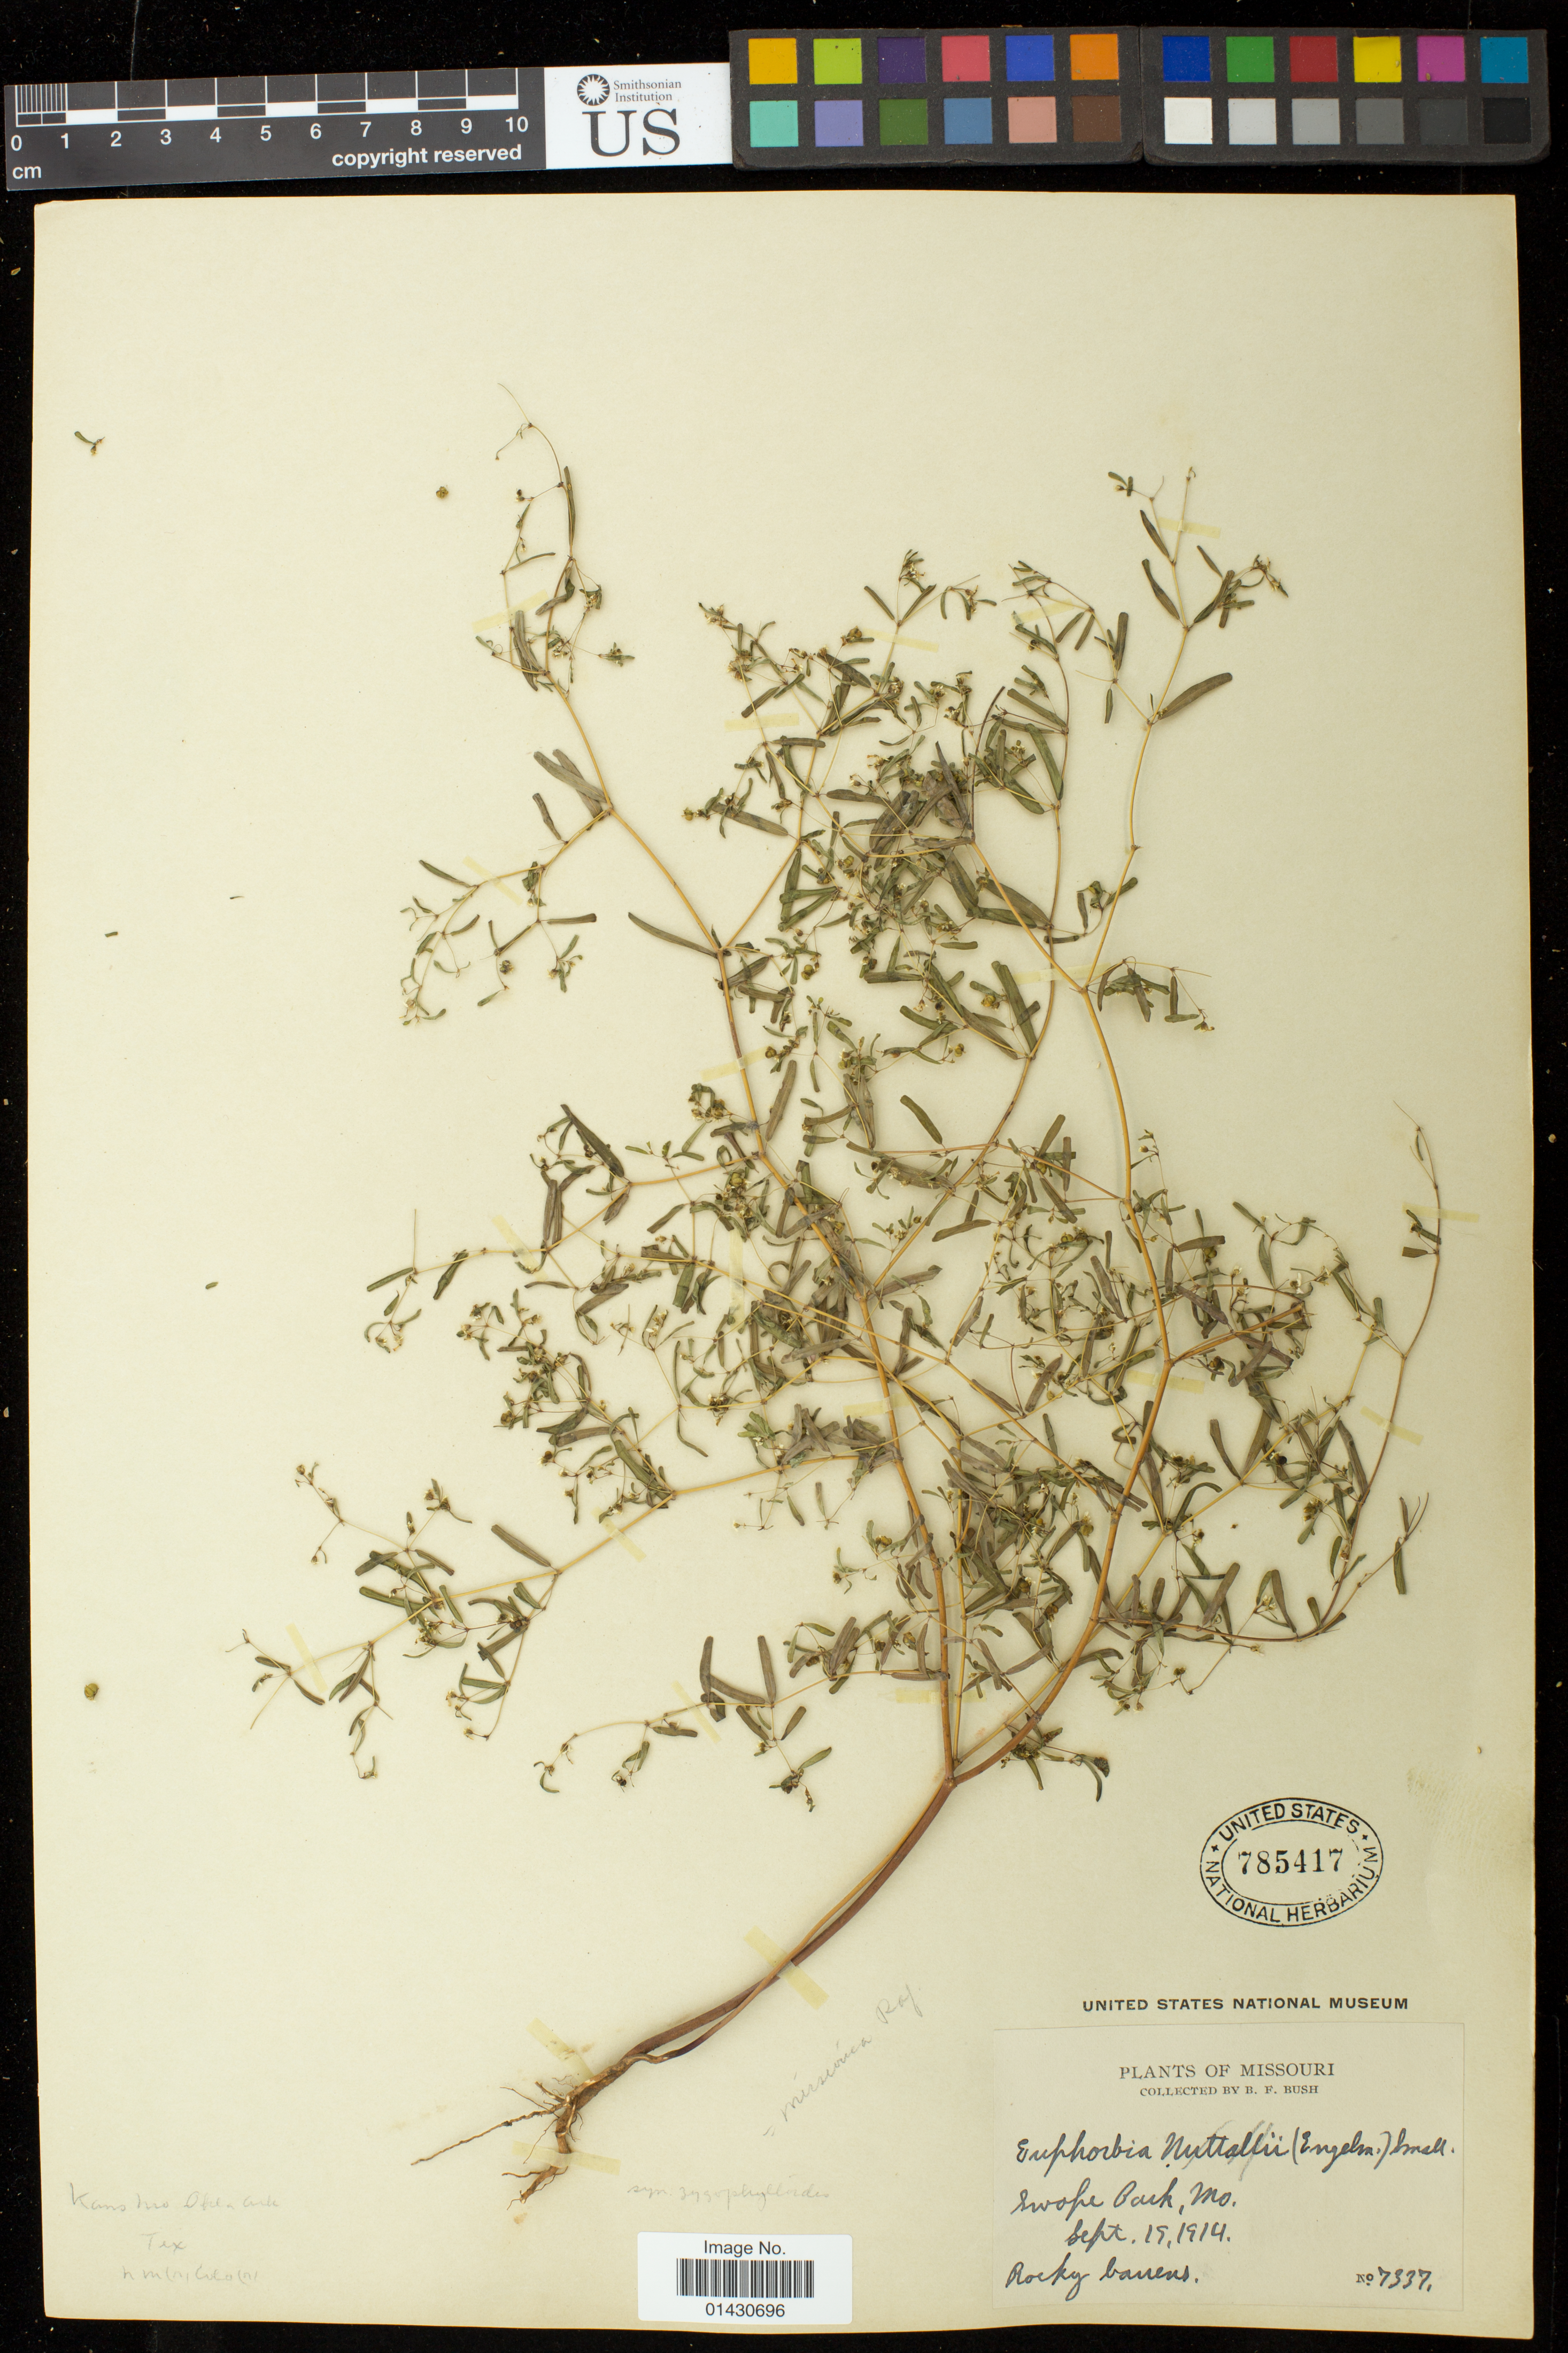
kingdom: Plantae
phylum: Tracheophyta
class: Magnoliopsida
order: Malpighiales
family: Euphorbiaceae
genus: Euphorbia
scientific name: Euphorbia missurica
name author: Raf.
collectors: B. F. Bush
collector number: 7337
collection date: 1914-09-19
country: United States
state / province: Missouri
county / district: Jackson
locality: Swope Park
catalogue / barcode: US 785417